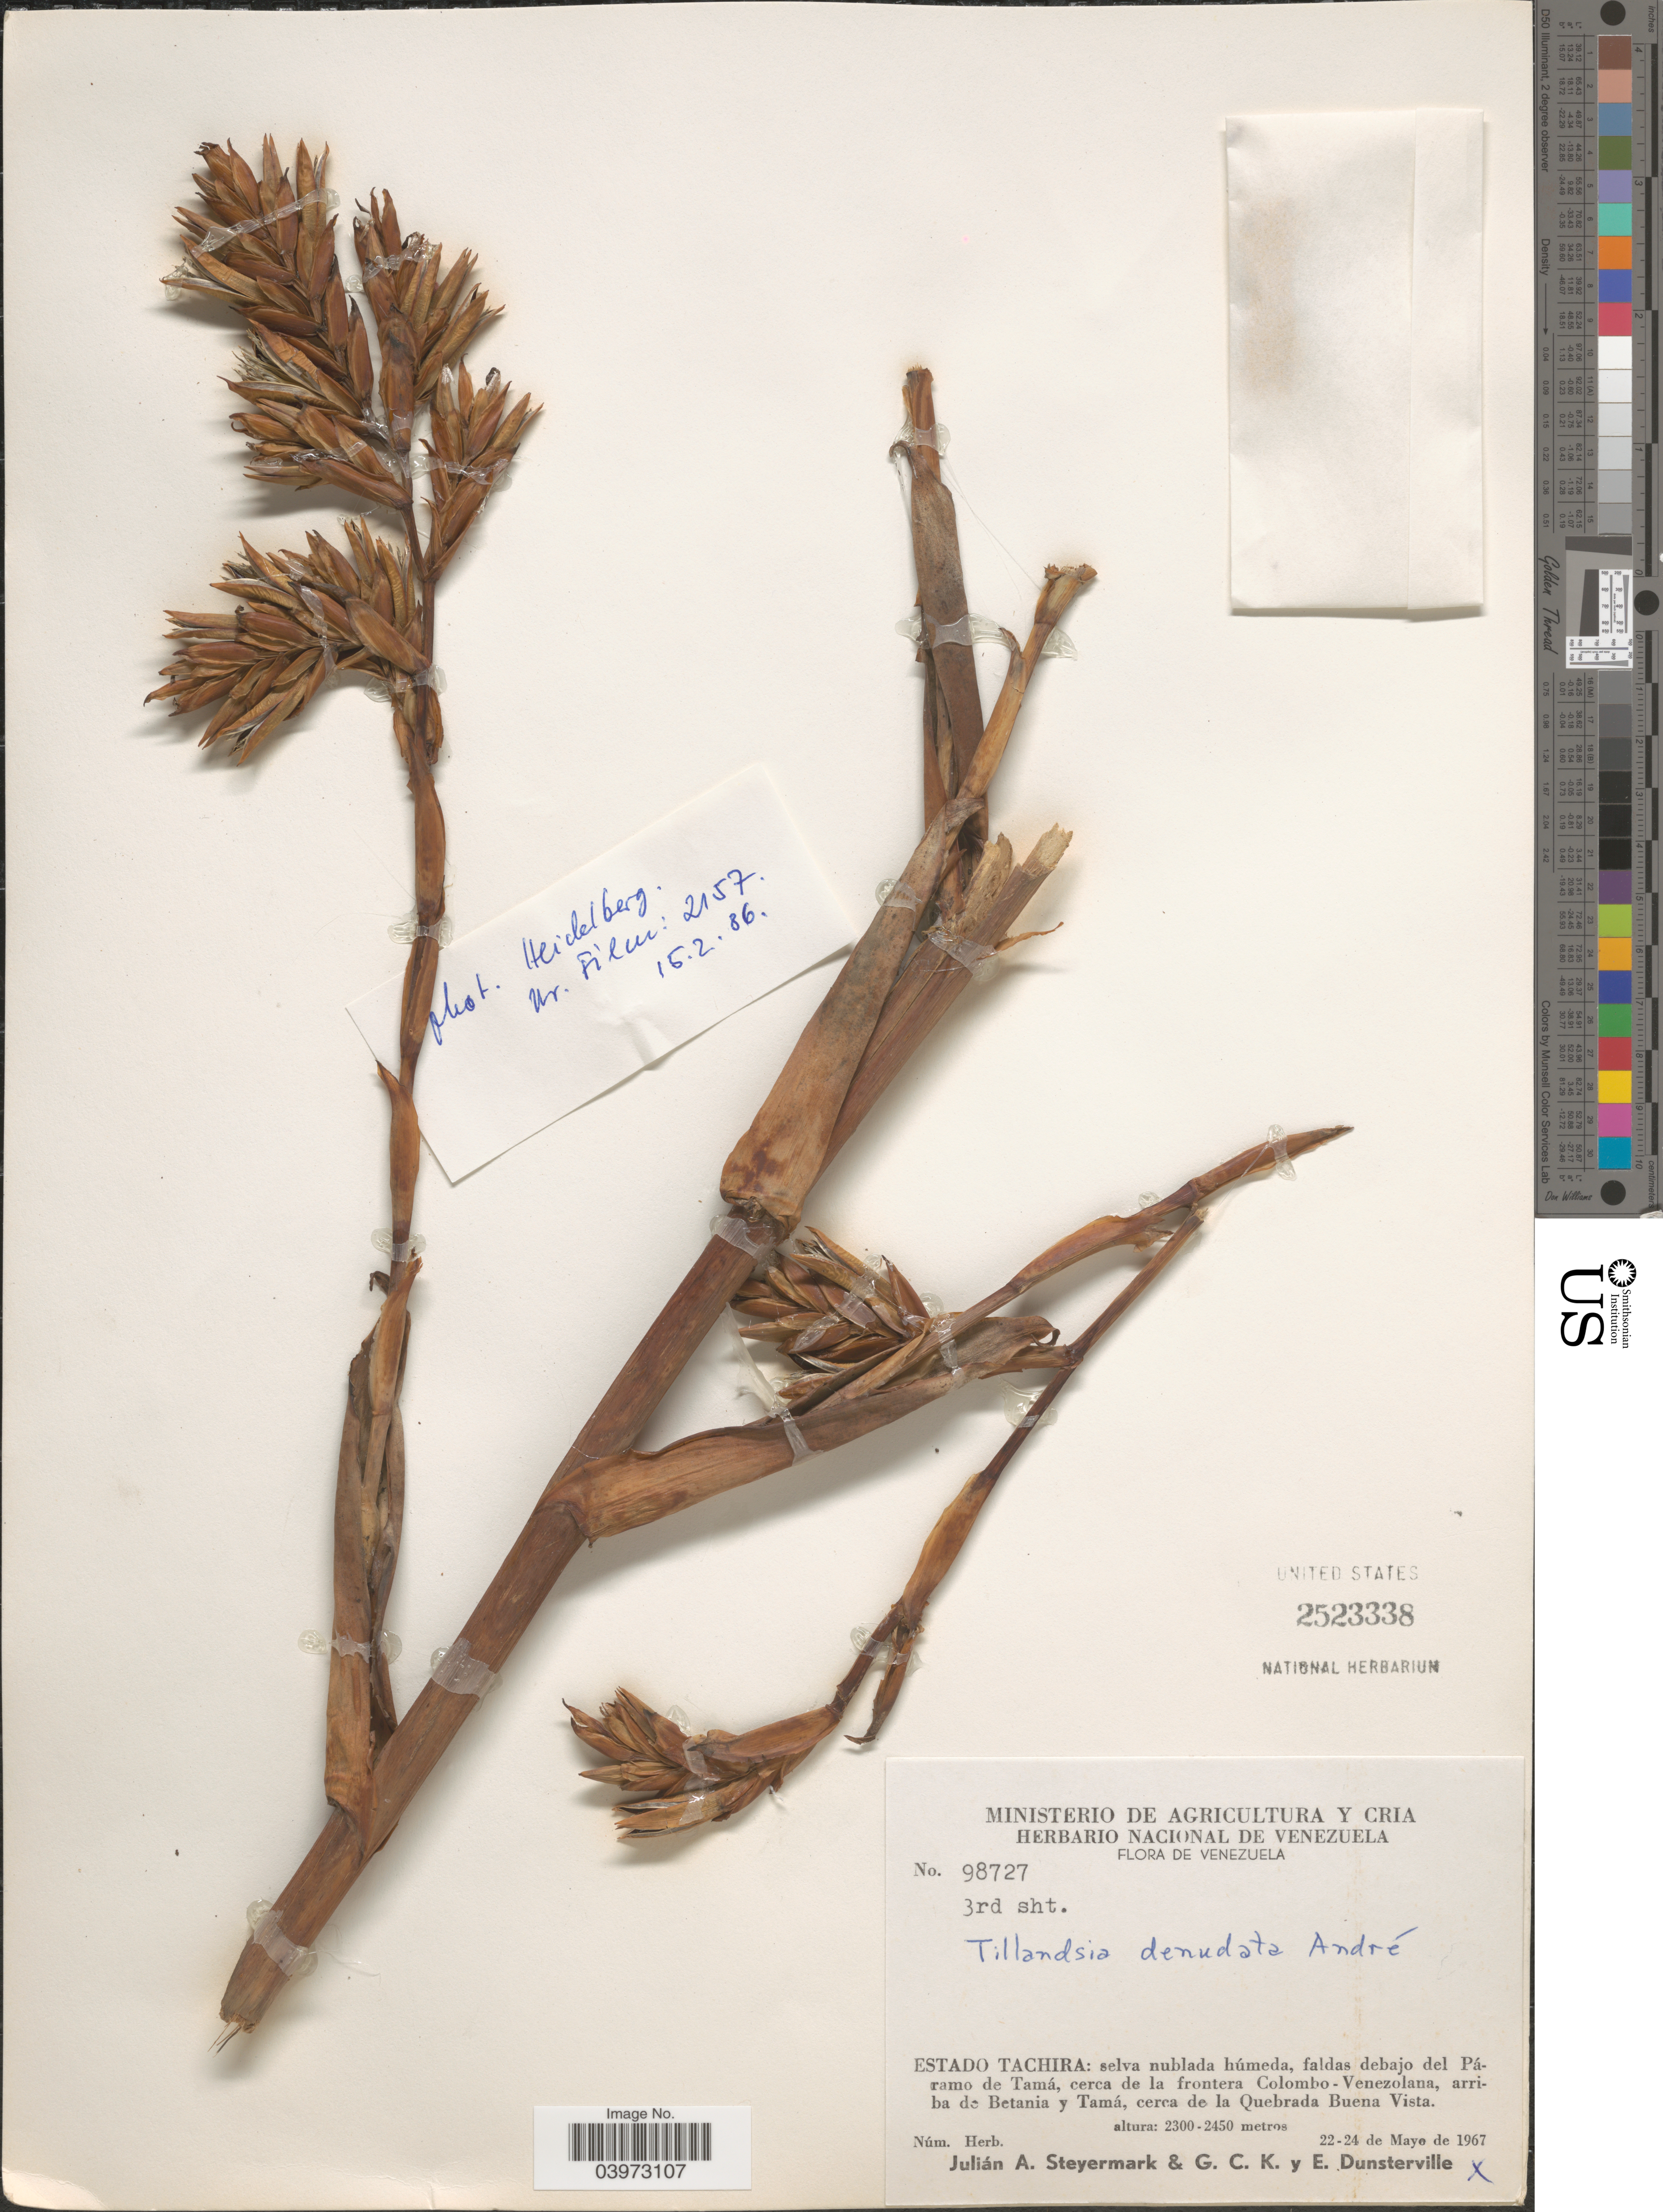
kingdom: Plantae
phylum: Tracheophyta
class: Liliopsida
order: Poales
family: Bromeliaceae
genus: Tillandsia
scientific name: Tillandsia denudata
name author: André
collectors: J. Steyermark, G. C. K. Dunsterville & E. Dunsterville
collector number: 98727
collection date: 1967-05-22/1967-05-24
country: Venezuela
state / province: Tachira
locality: Selva nublada húmeda, faldas debajo del Páramo de Tamá, cerca de la frontera Colombo - Venezolana, arriba de Betania y Tamá, cerca de la Quebrada Buena Vista.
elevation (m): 2300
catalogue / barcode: US 2523338